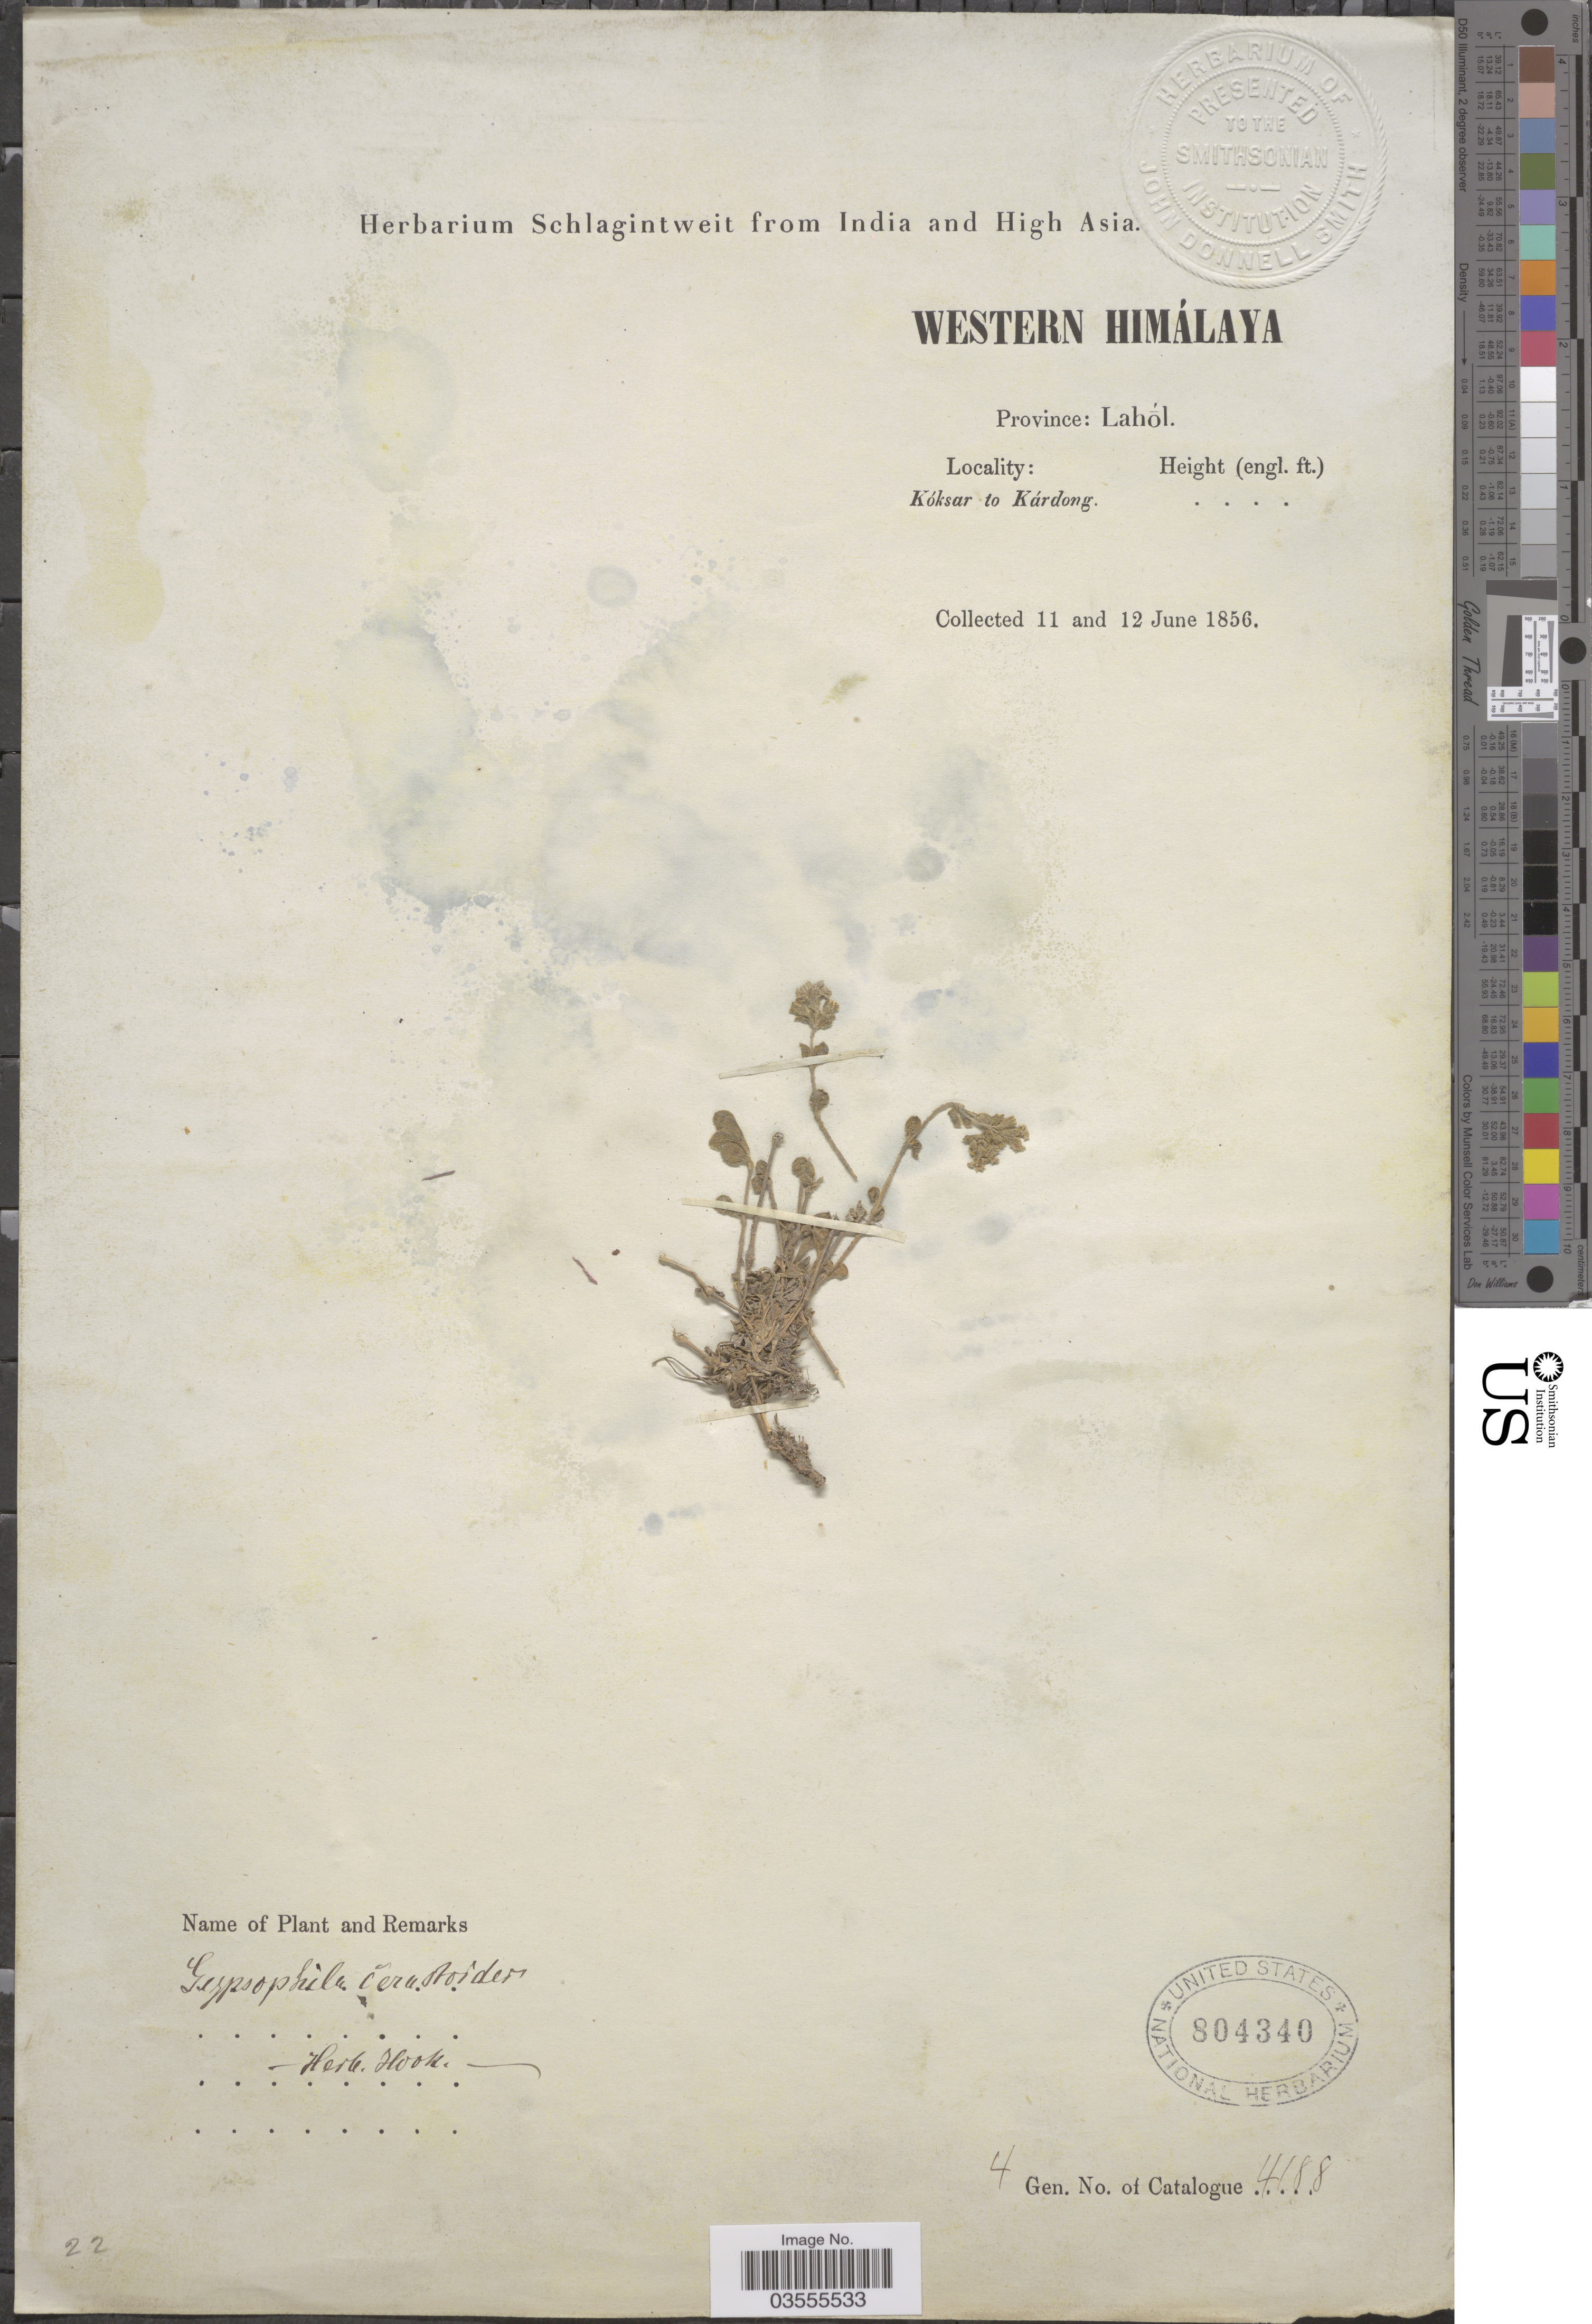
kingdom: Plantae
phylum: Tracheophyta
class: Magnoliopsida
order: Caryophyllales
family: Caryophyllaceae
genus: Gypsophila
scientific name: Gypsophila cerastioides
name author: D. Don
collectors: ex herb. Schlagintweit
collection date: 1856-06-11/1856-06-12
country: India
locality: Western Himálaya. Province; Lahól. Kóksar to Kárdong.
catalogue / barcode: US 804340